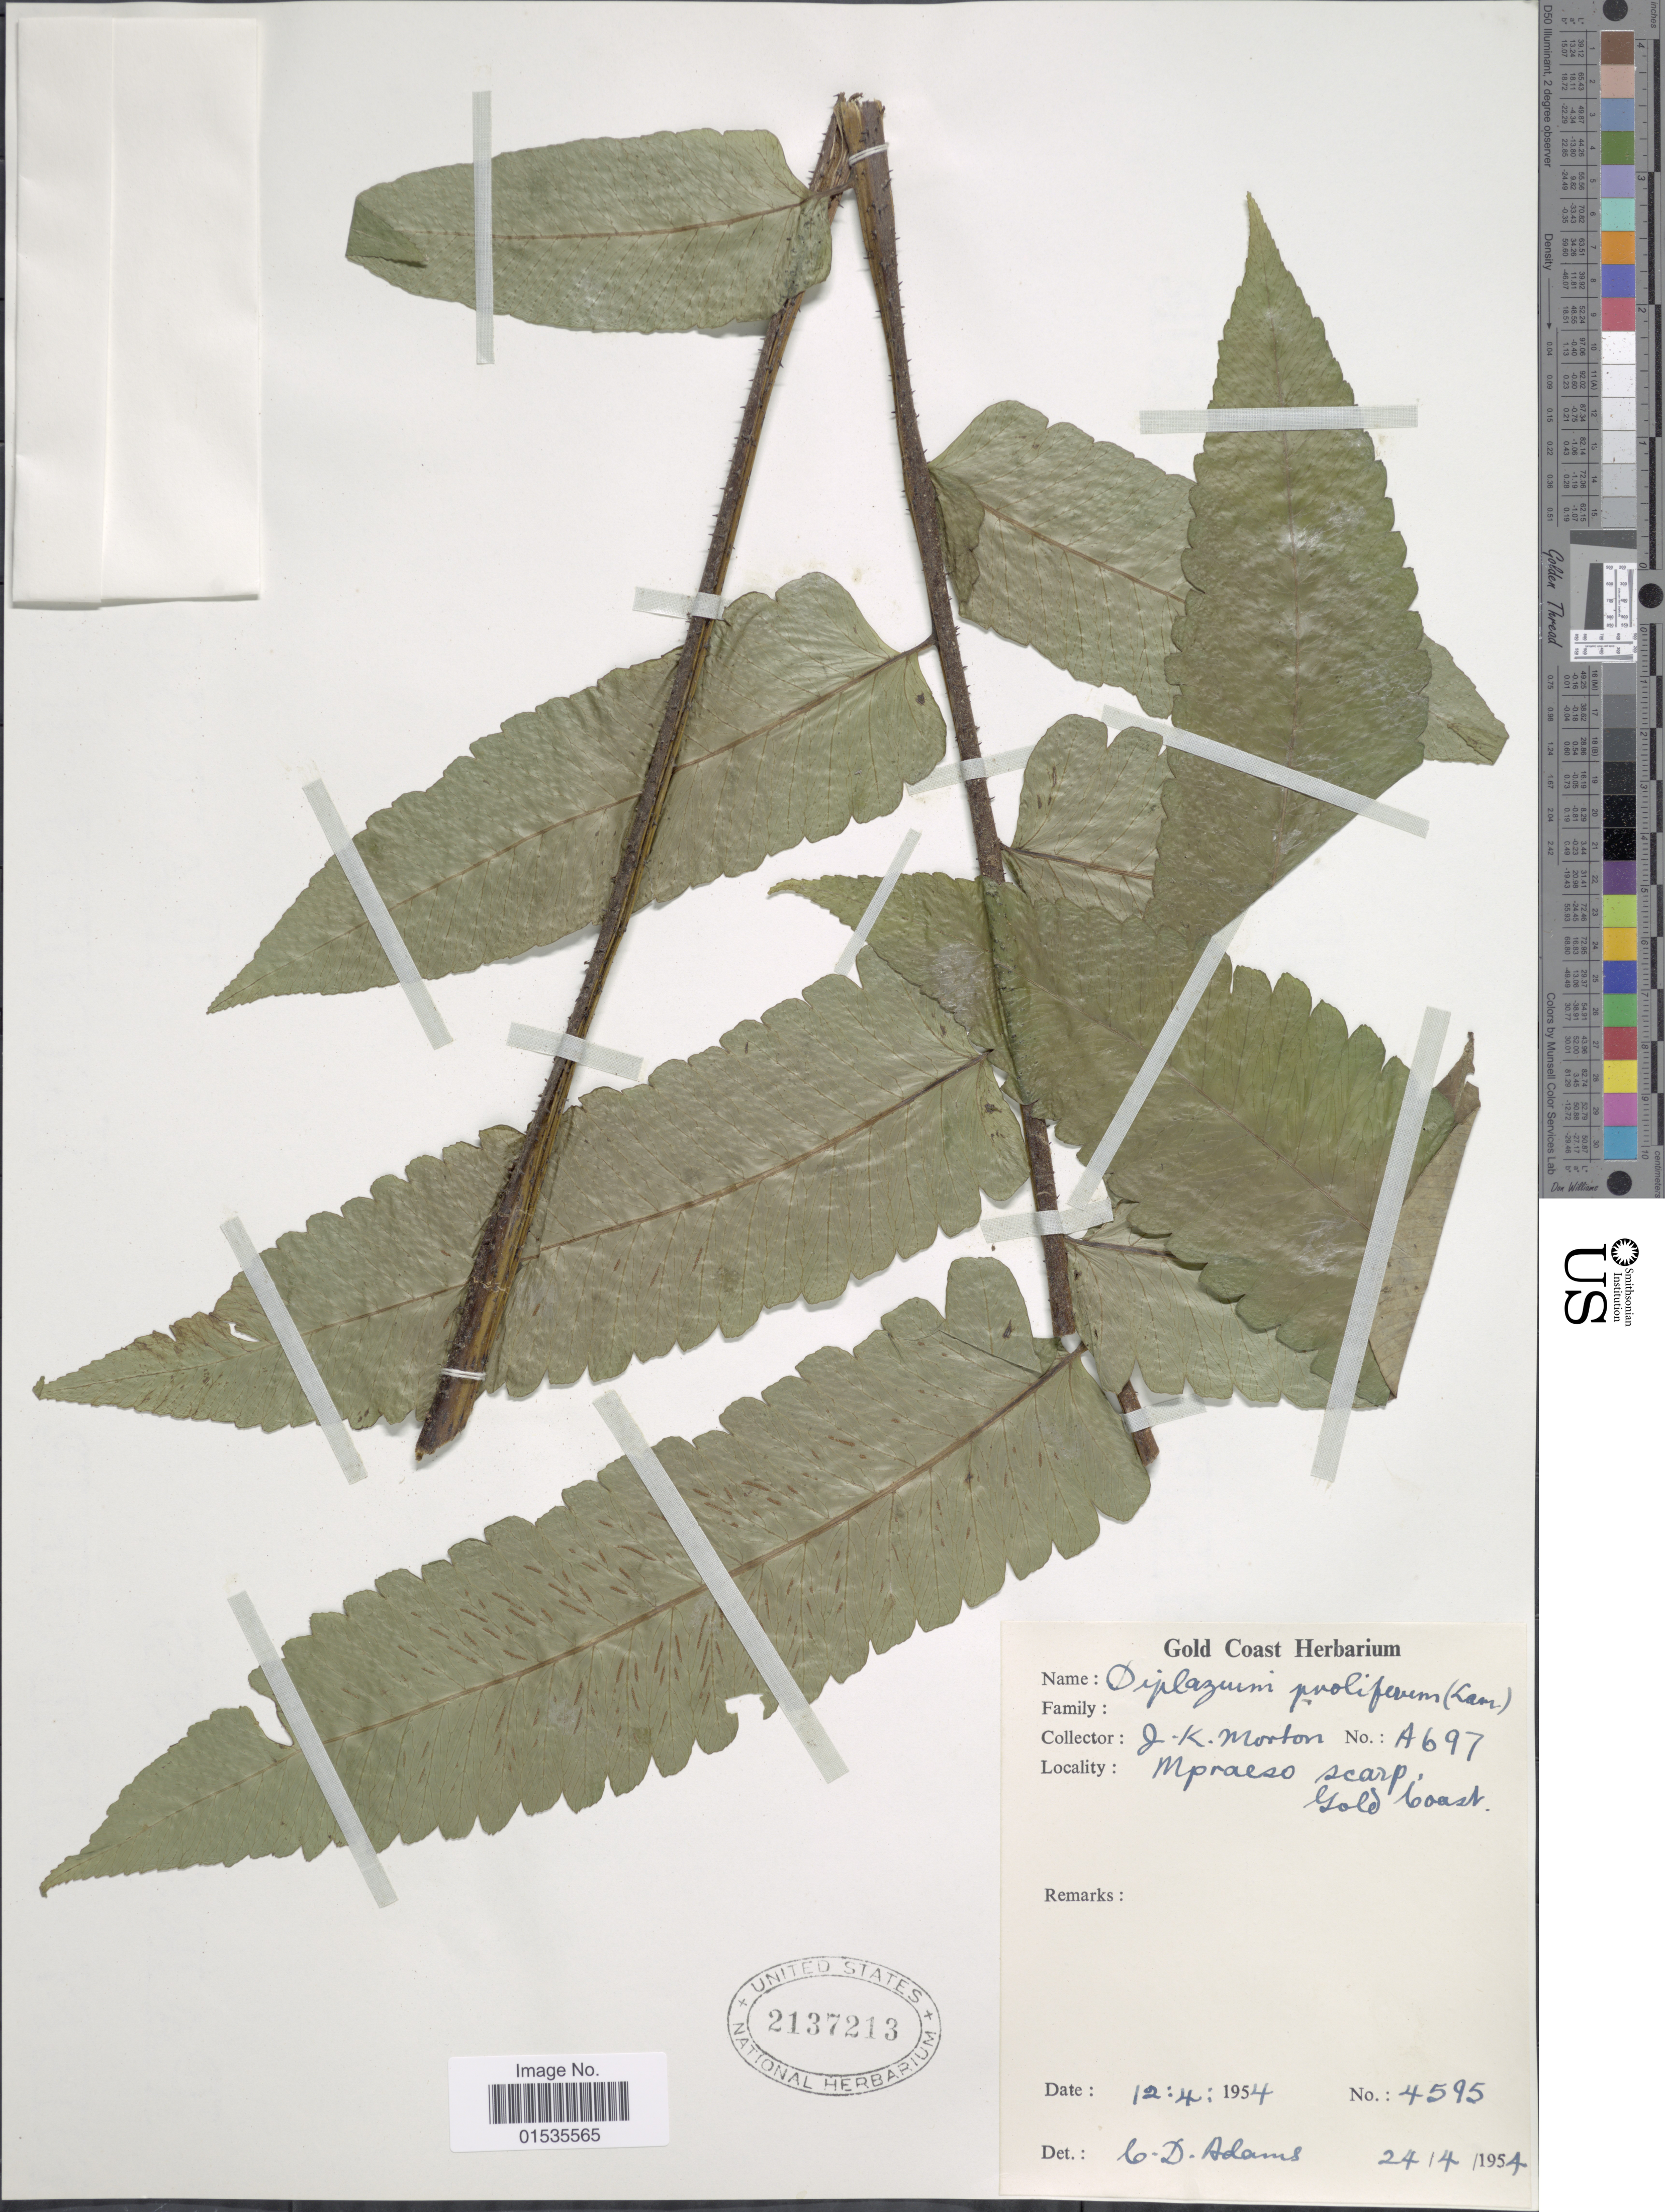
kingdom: Plantae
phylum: Tracheophyta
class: Polypodiopsida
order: Polypodiales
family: Athyriaceae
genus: Diplazium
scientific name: Diplazium proliferum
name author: (Lam.) Thouars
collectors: J. K. Morton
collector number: A697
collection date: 1954-04-24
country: Ghana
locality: Gold Coast, Mpraeso, scarp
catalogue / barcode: US 2137213